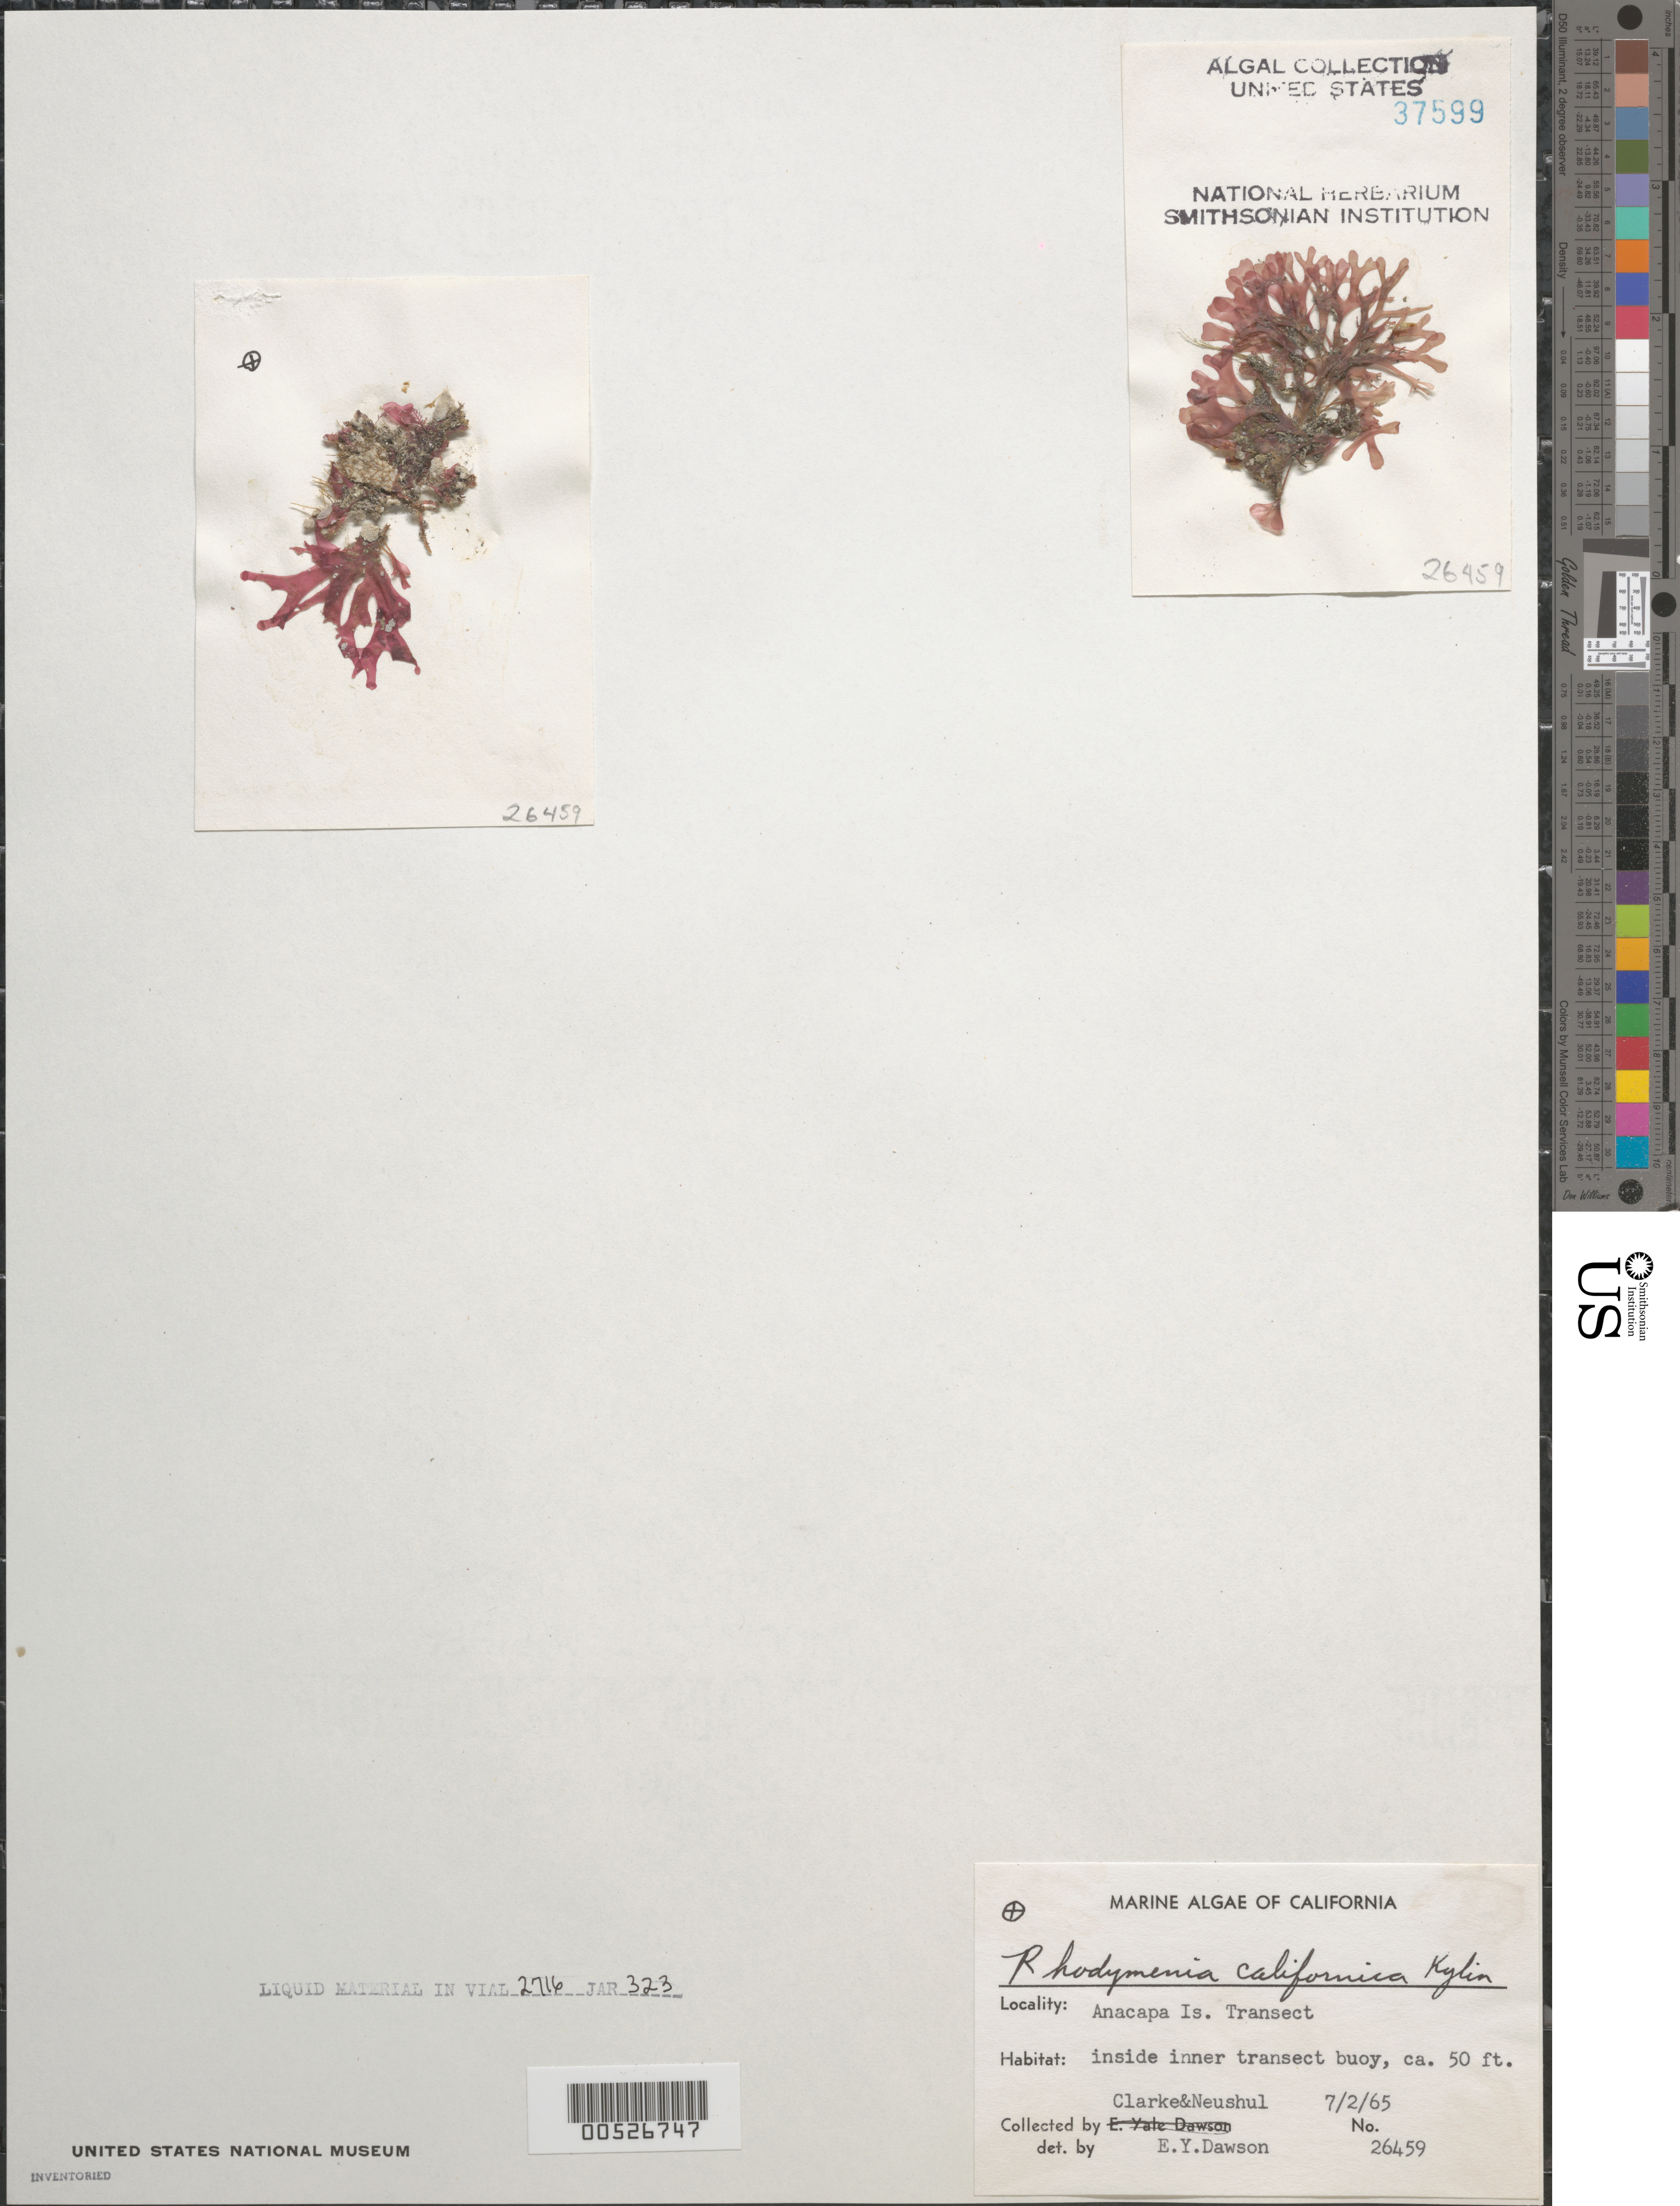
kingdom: Plantae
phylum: Rhodophyta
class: Florideophyceae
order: Rhodymeniales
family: Rhodymeniaceae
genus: Rhodymenia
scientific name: Rhodymenia californica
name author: Kylin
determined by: Dawson, E. Y.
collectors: W. Clarke & M. Neushul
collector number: EYD 26459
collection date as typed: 02 Jul 1965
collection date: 1965-07-02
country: United States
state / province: California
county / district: Ventura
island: Anacapa Island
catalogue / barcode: US 37599